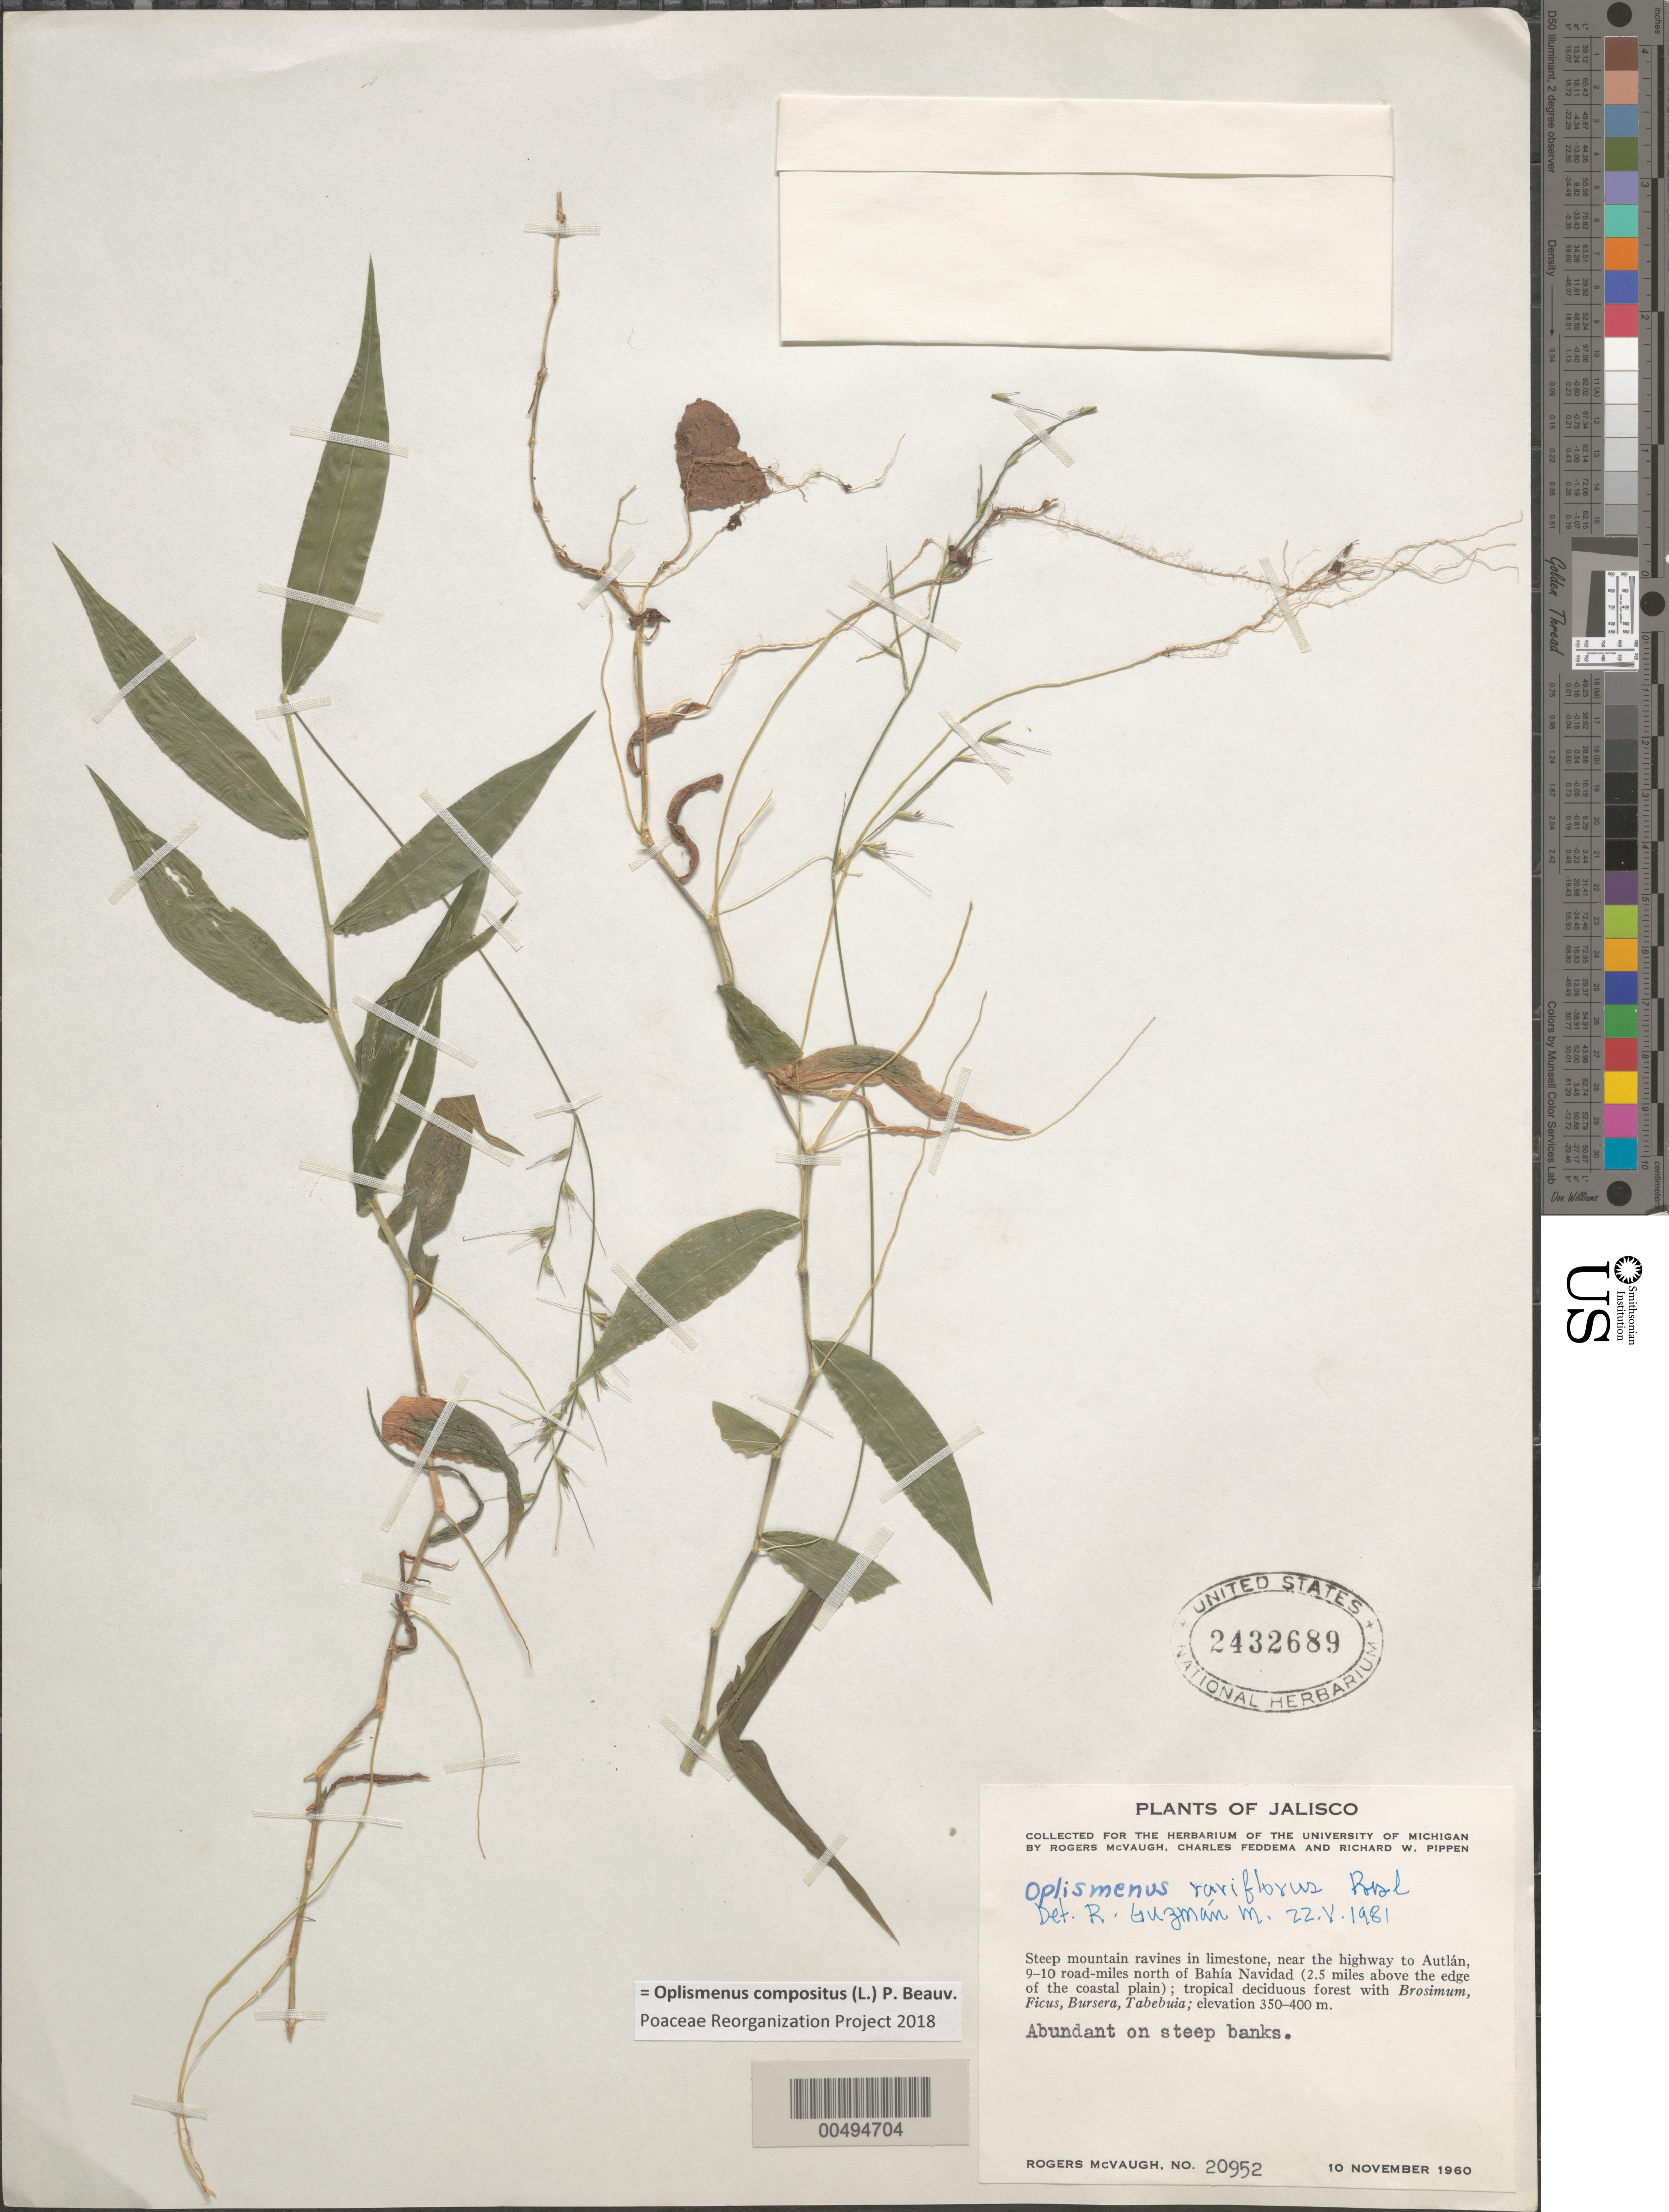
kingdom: Plantae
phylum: Tracheophyta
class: Liliopsida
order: Poales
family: Poaceae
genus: Oplismenus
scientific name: Oplismenus compositus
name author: (L.) P. Beauv.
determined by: Poaceae Reorganization Project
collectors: R. McVaugh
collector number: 20952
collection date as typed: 10 Nov 1960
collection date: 1960-11-10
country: Mexico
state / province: Jalisco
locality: Near the hwy to Autlán, 9-10 rd-mi N of Bah¡a Navidad (2.5 mi above the edge of the coastal plain)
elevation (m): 350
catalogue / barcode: US 2432689